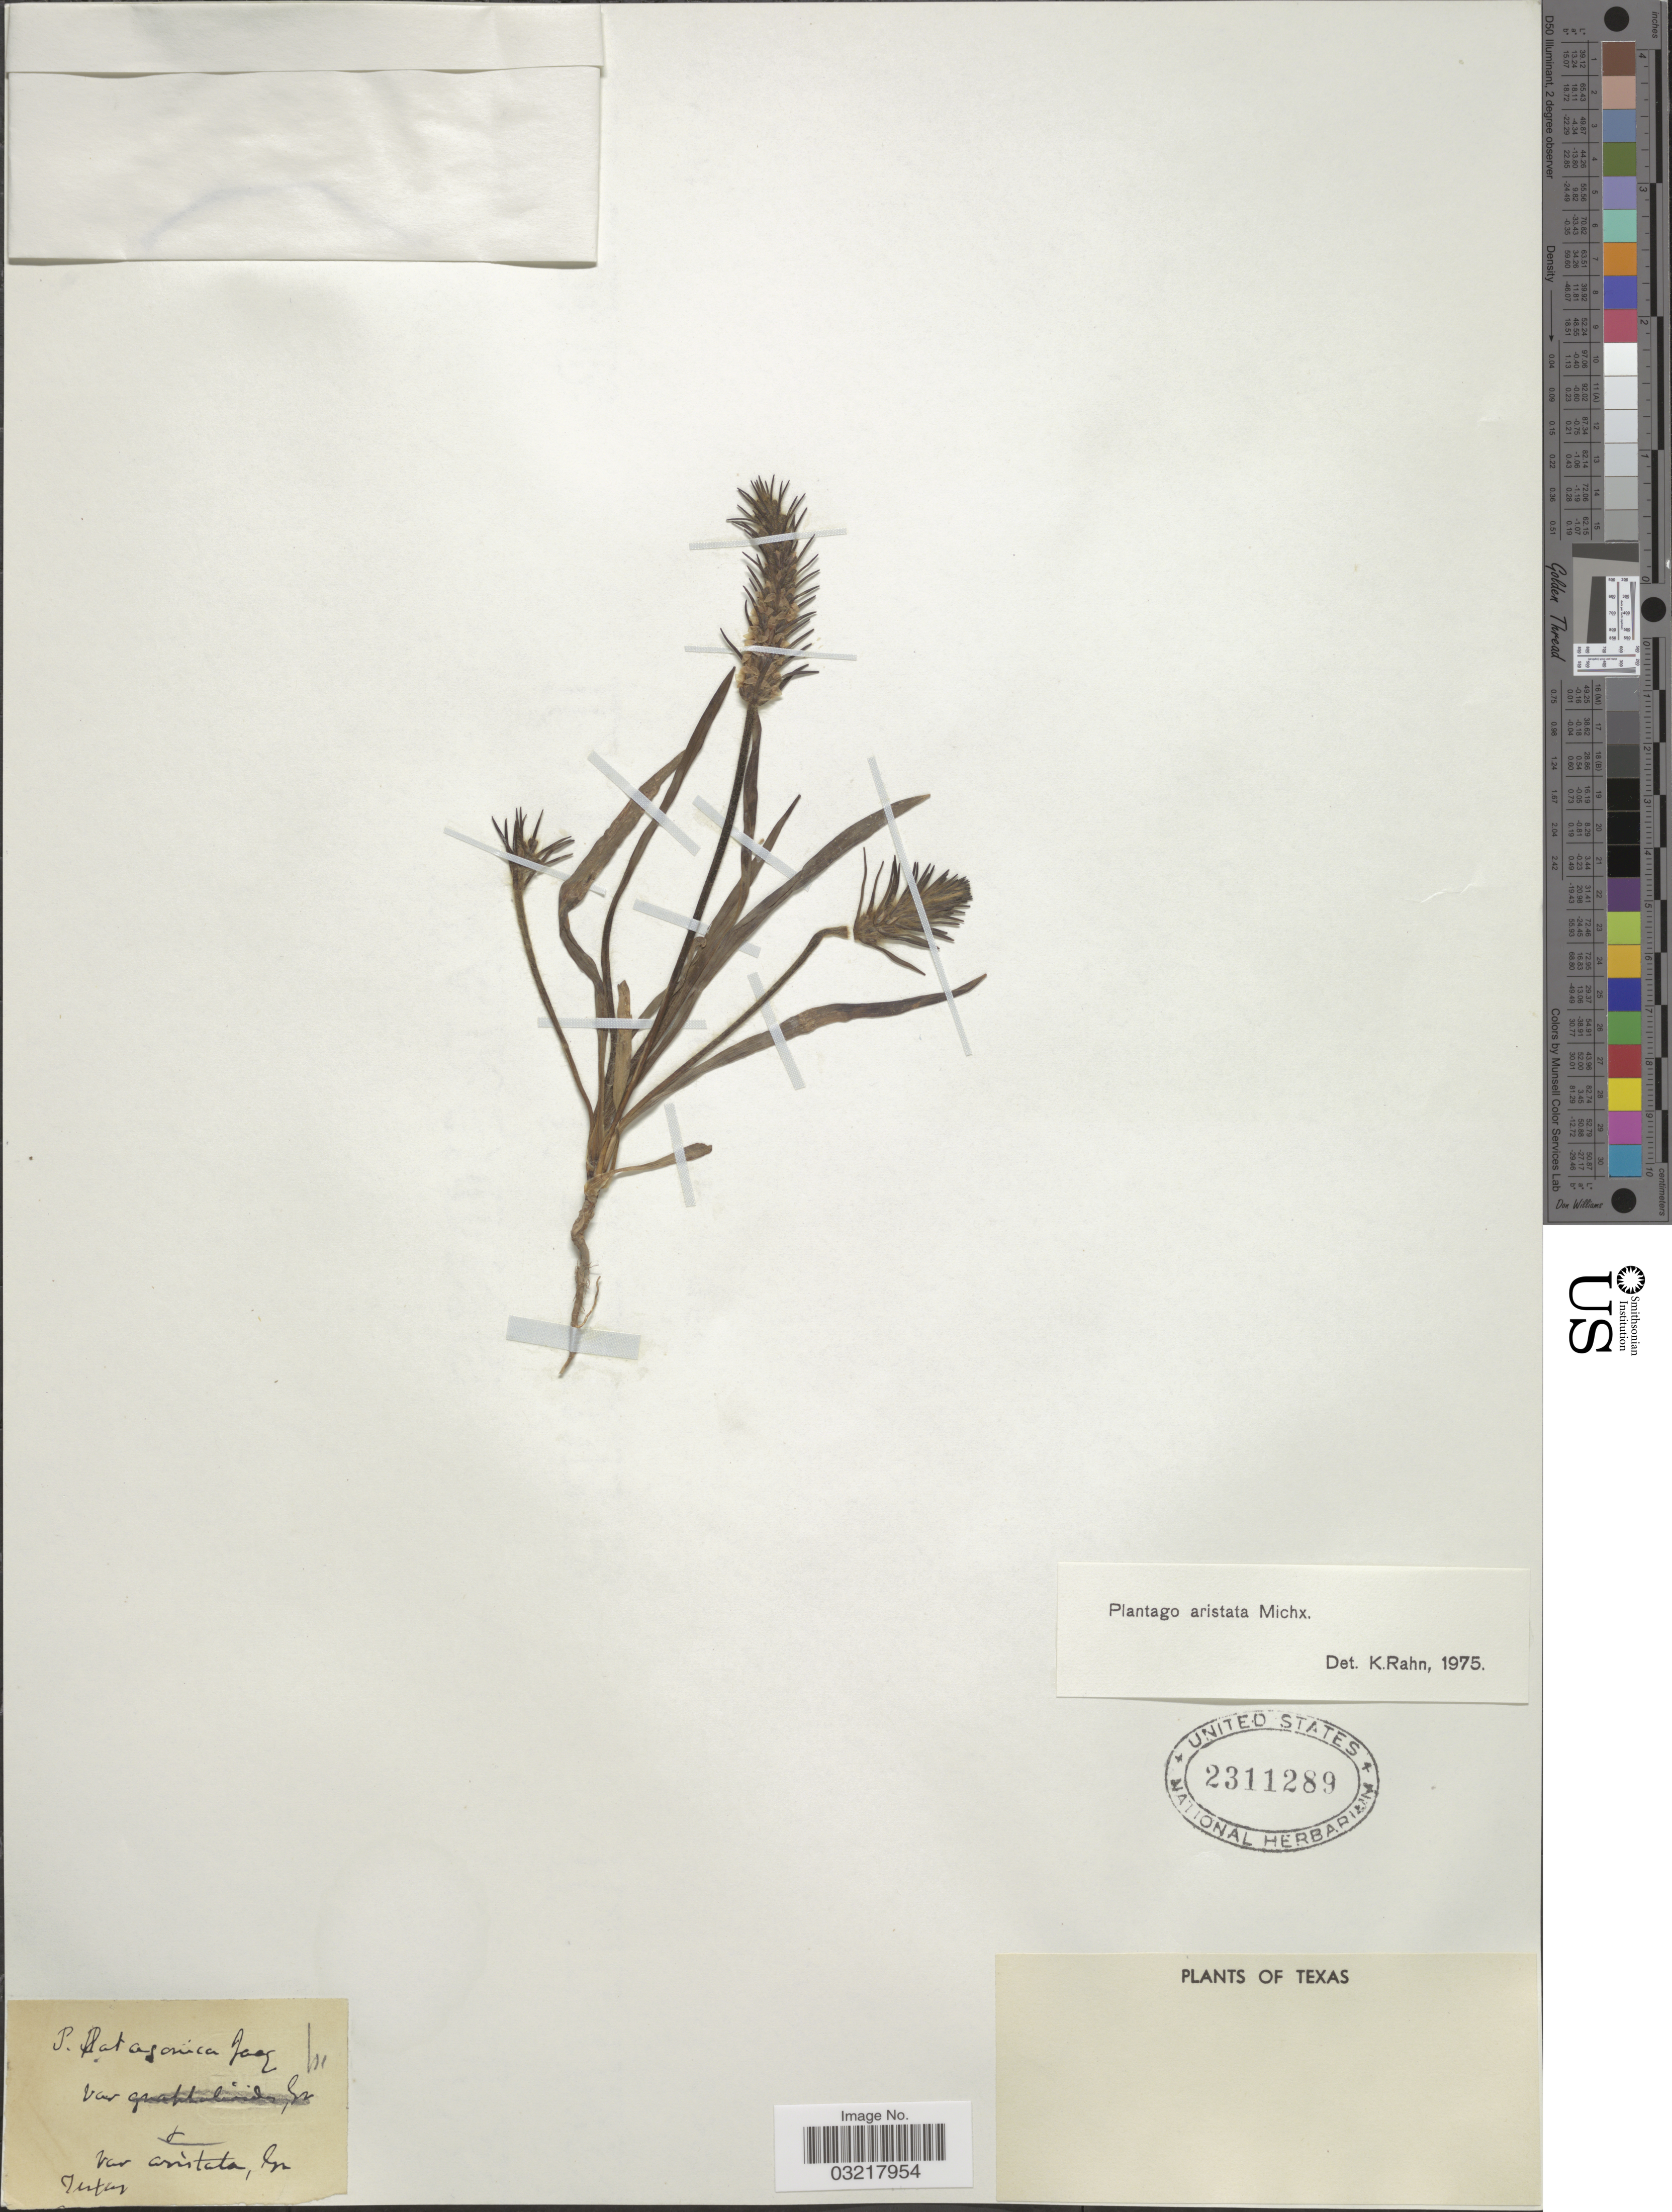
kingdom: Plantae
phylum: Tracheophyta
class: Magnoliopsida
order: Lamiales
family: Plantaginaceae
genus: Plantago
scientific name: Plantago aristata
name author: Michx.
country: United States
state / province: Texas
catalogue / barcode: US 2311289